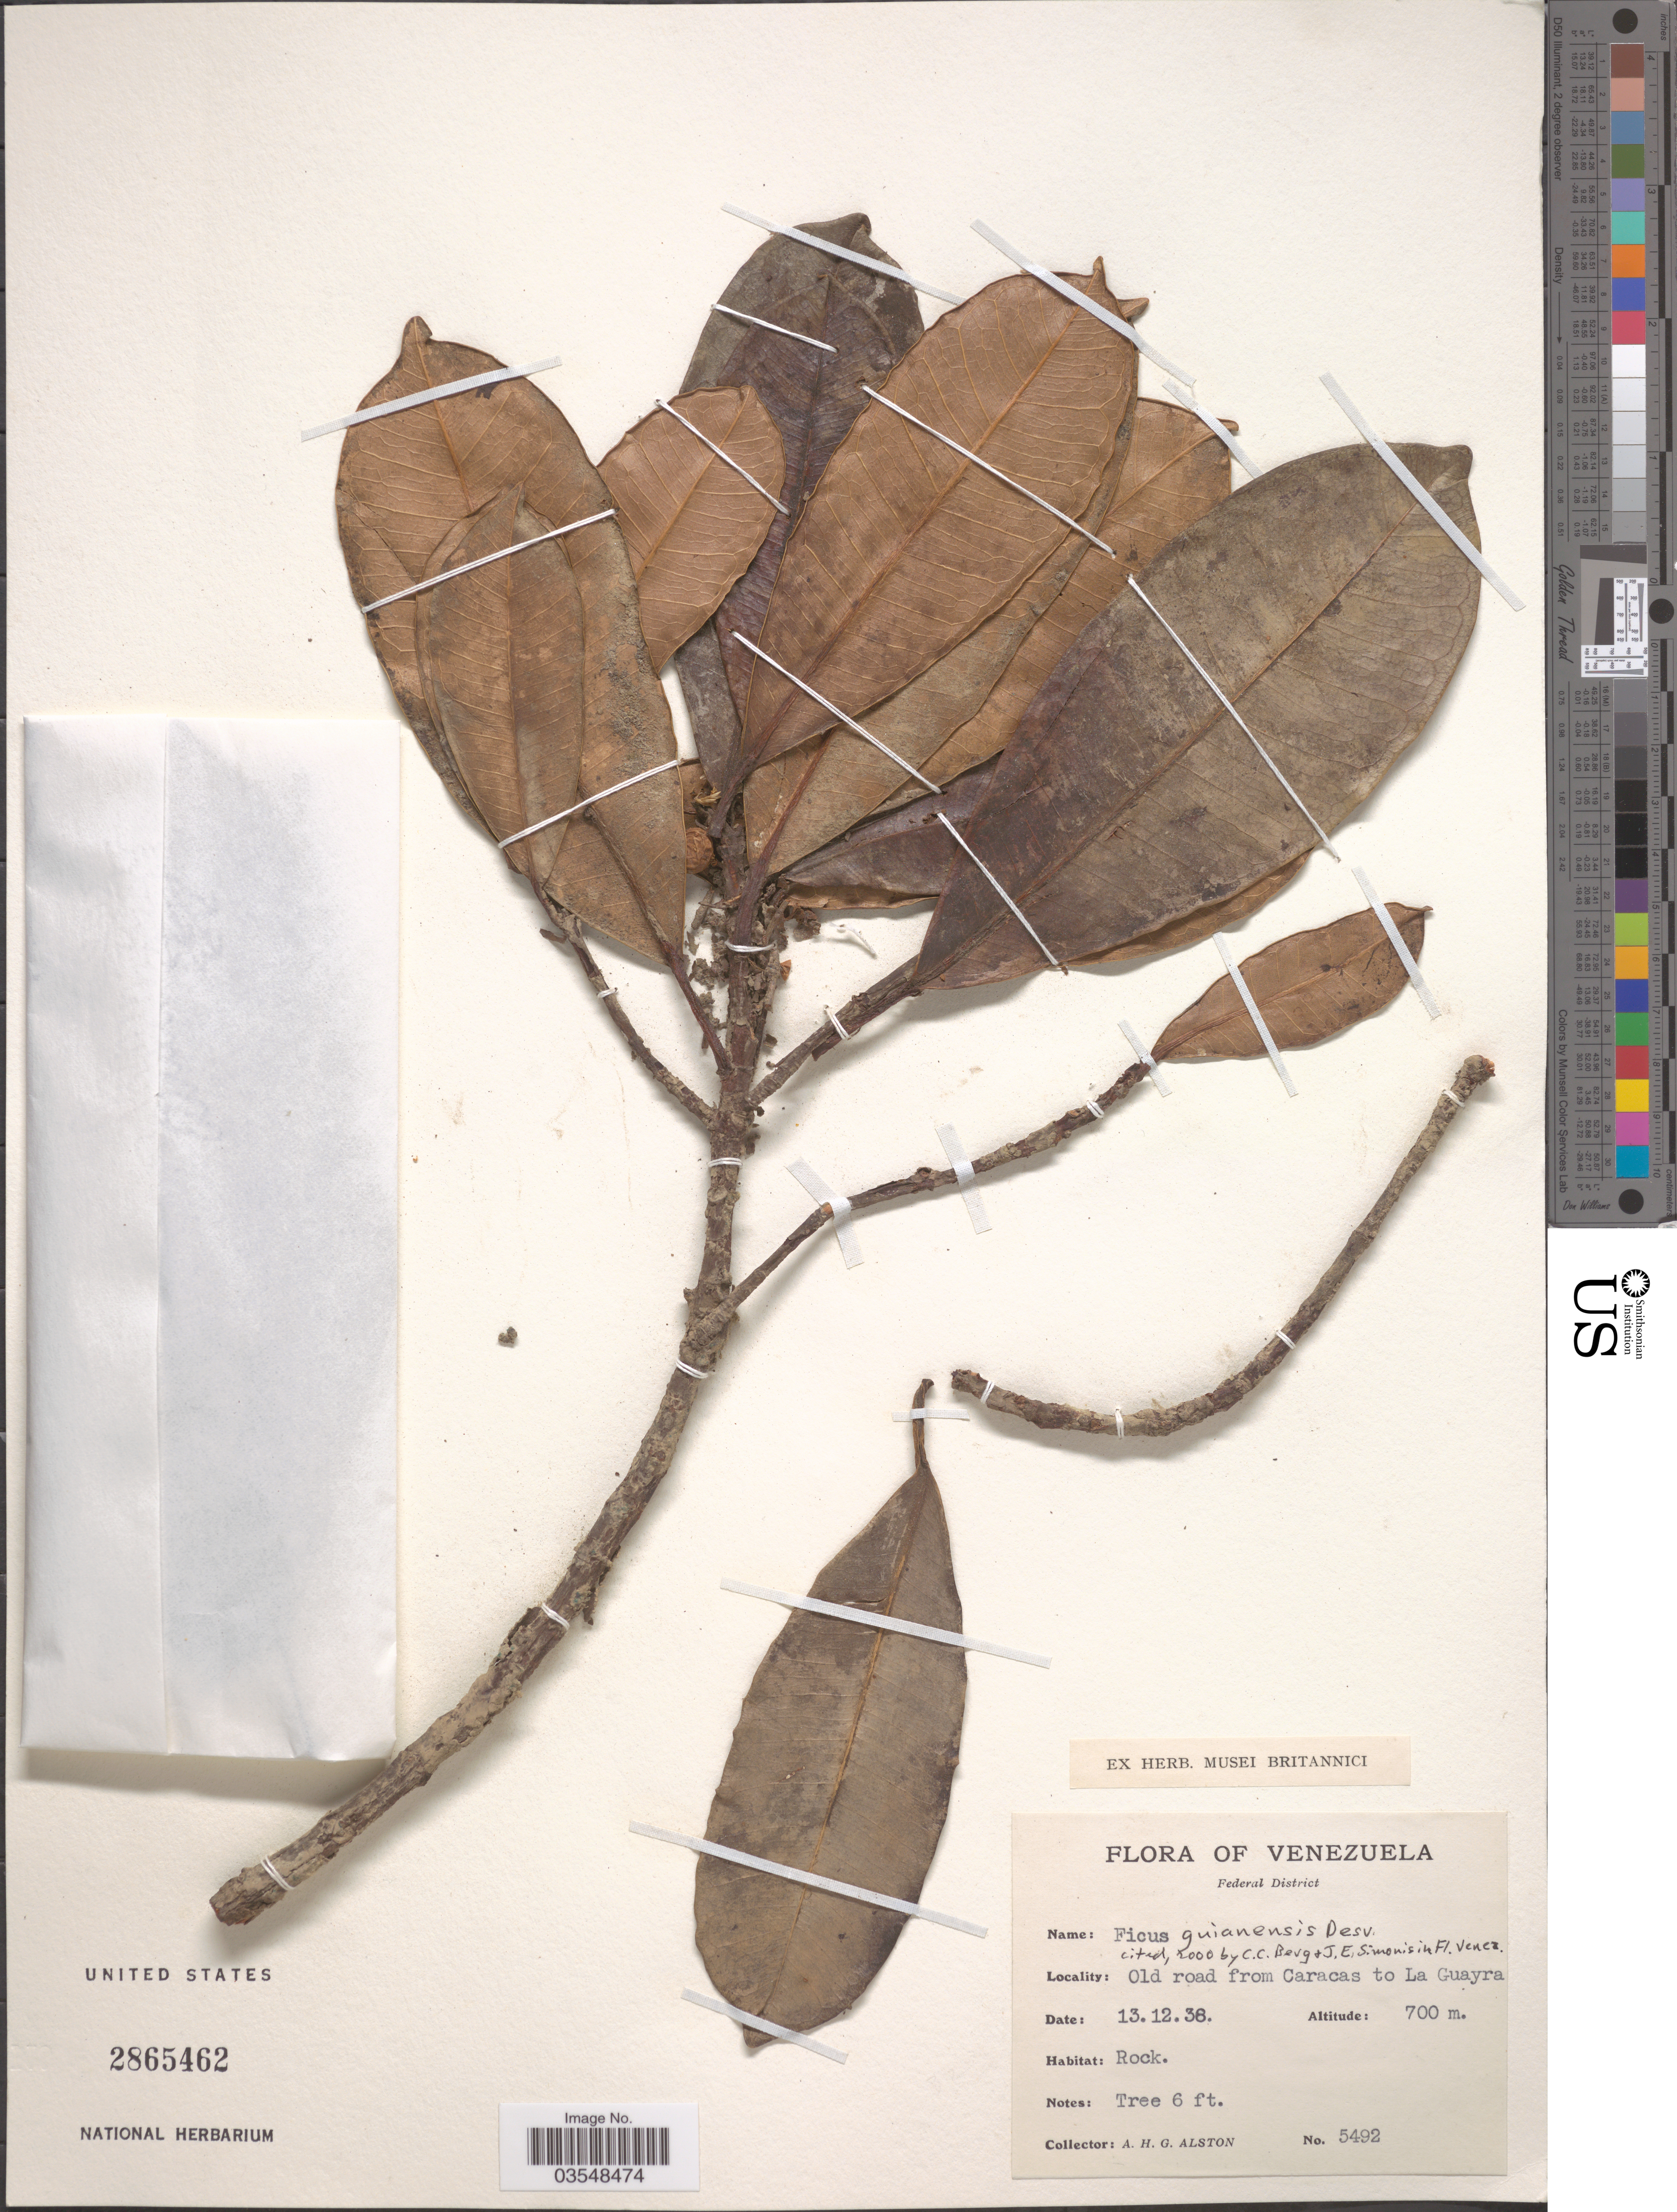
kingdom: Plantae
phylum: Tracheophyta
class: Magnoliopsida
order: Rosales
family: Moraceae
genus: Ficus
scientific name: Ficus guianensis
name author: Desv. ex Ham.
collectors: A. H. Alston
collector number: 5492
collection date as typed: Transcribed d/m/y: 13/12/36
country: Venezuela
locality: Federal District. Old road from Caracas to La Guayra.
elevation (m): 700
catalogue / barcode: US 2865462